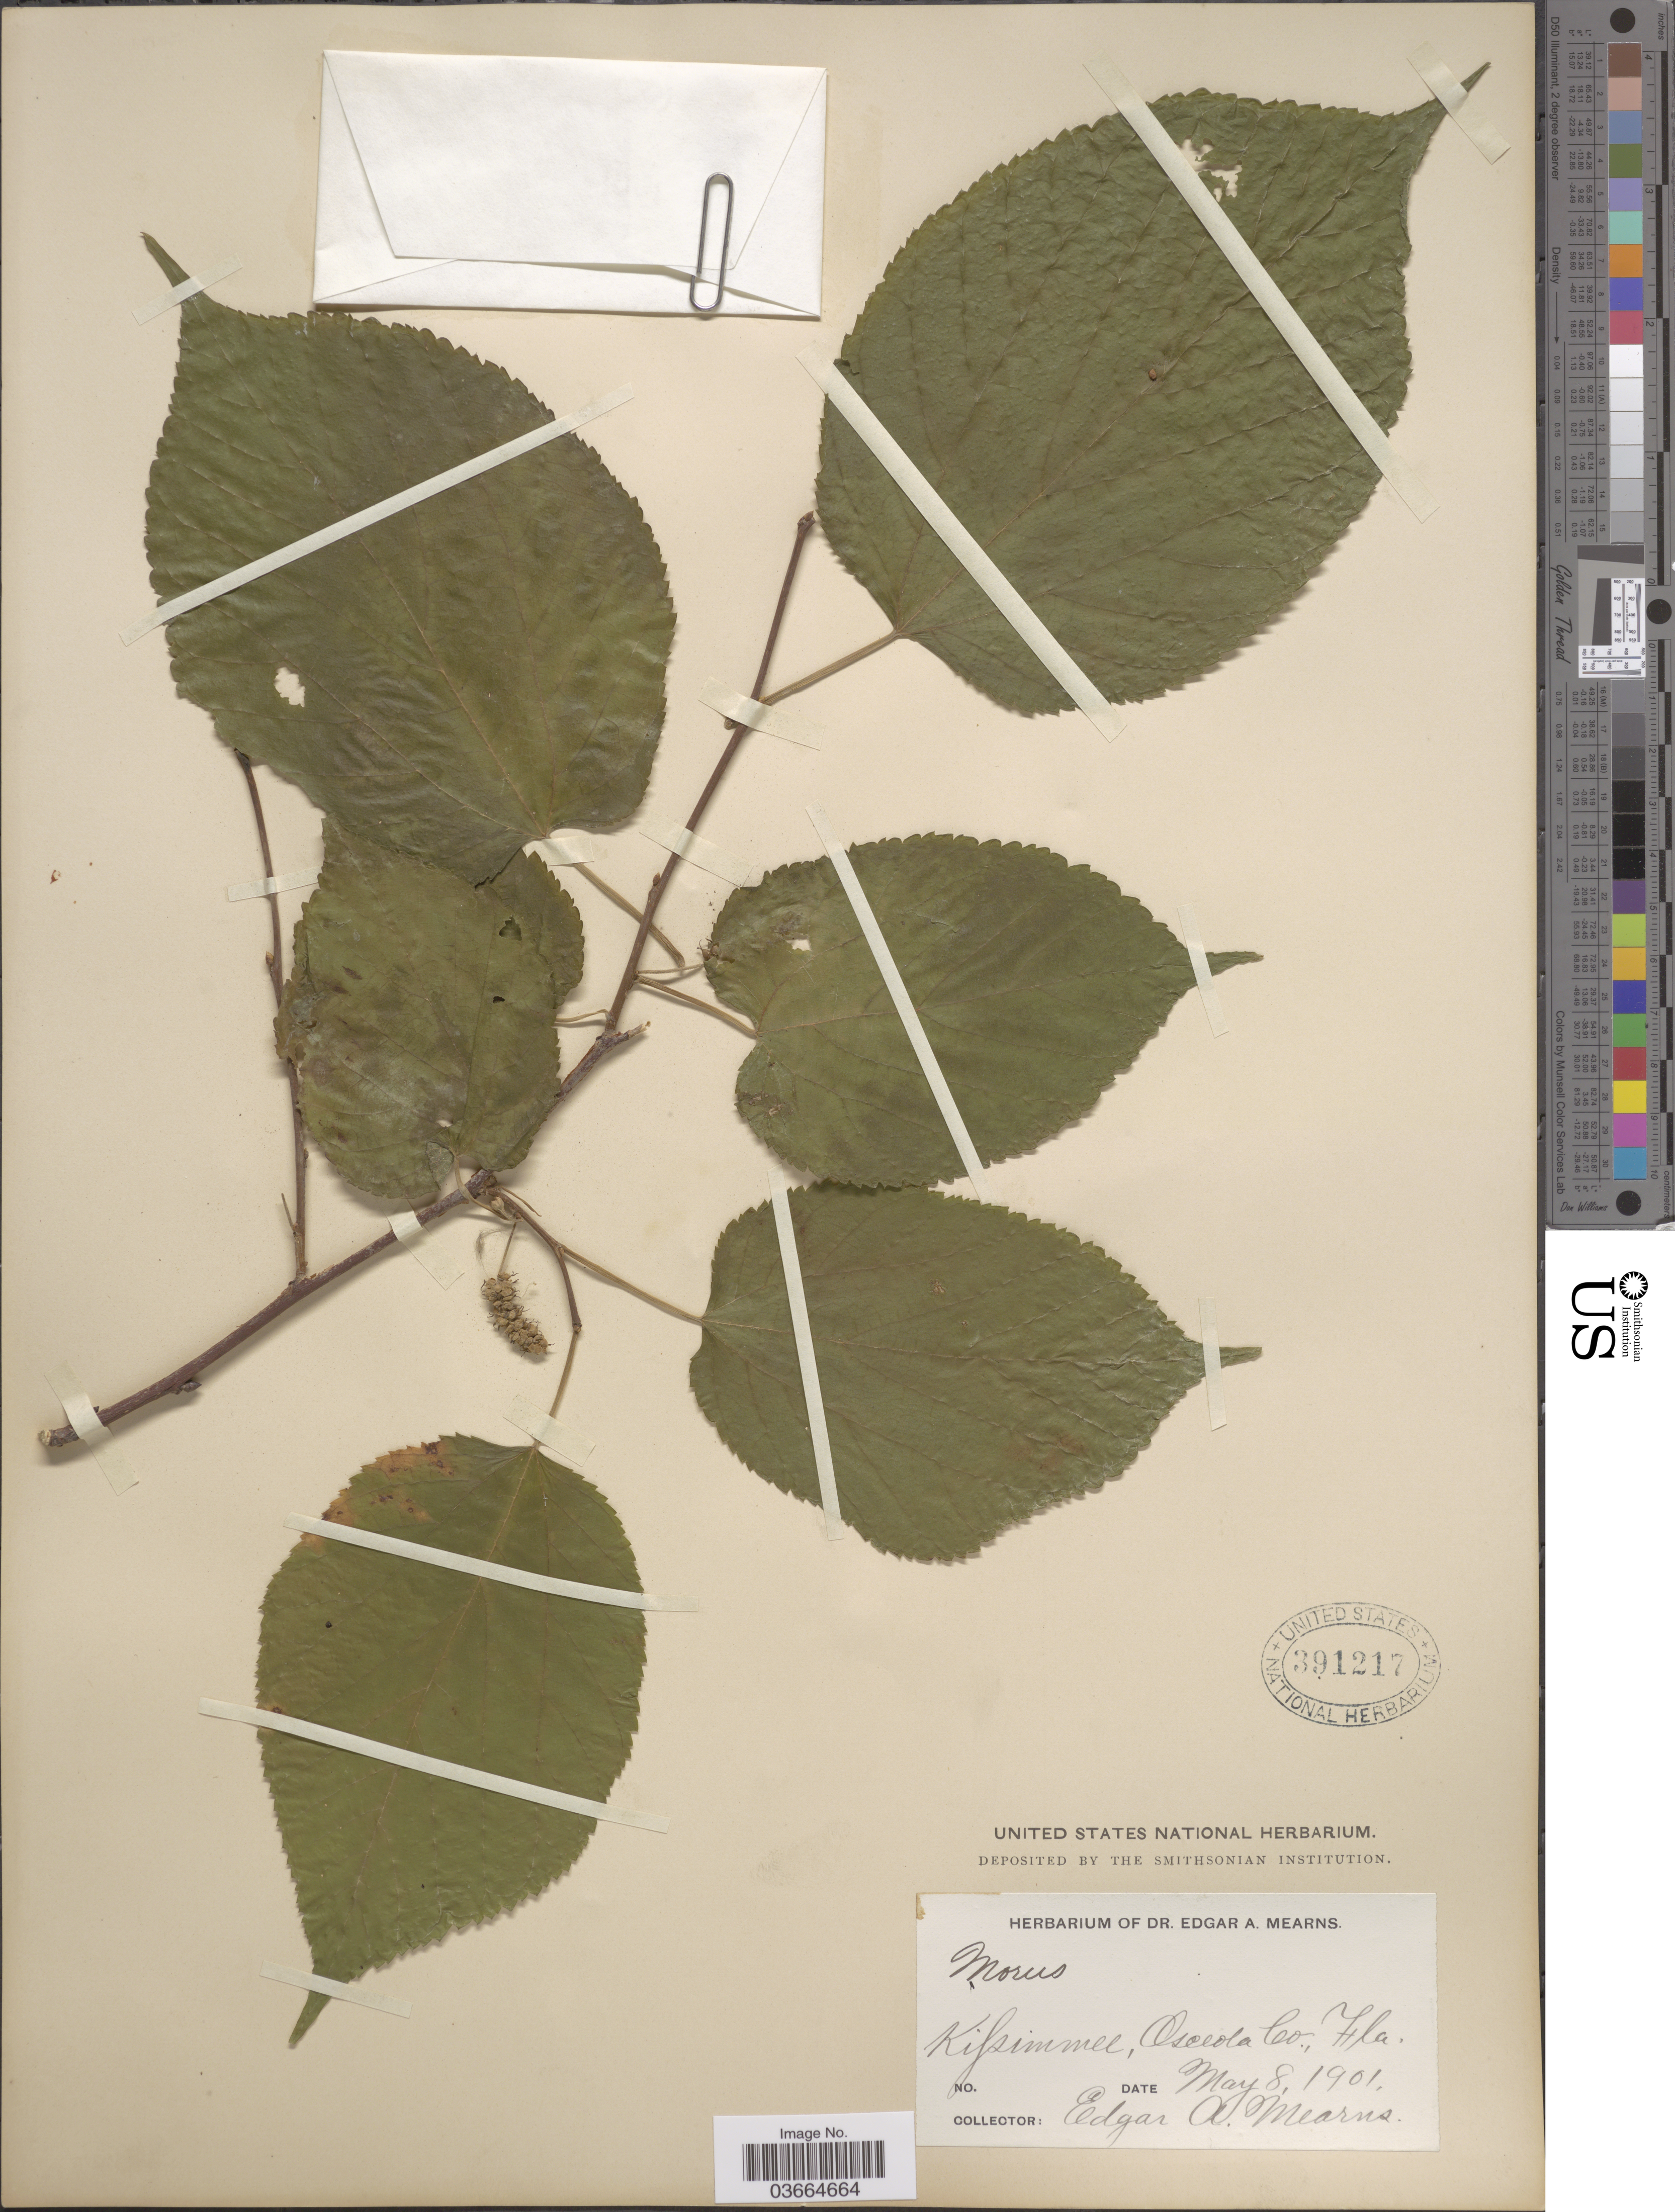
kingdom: Plantae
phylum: Tracheophyta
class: Magnoliopsida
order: Rosales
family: Moraceae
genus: Morus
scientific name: Morus rubra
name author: L.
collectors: E. A. Mearns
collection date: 1901-05-08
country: United States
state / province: Florida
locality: Kissimmee, Osceola Co.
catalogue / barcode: US 391217